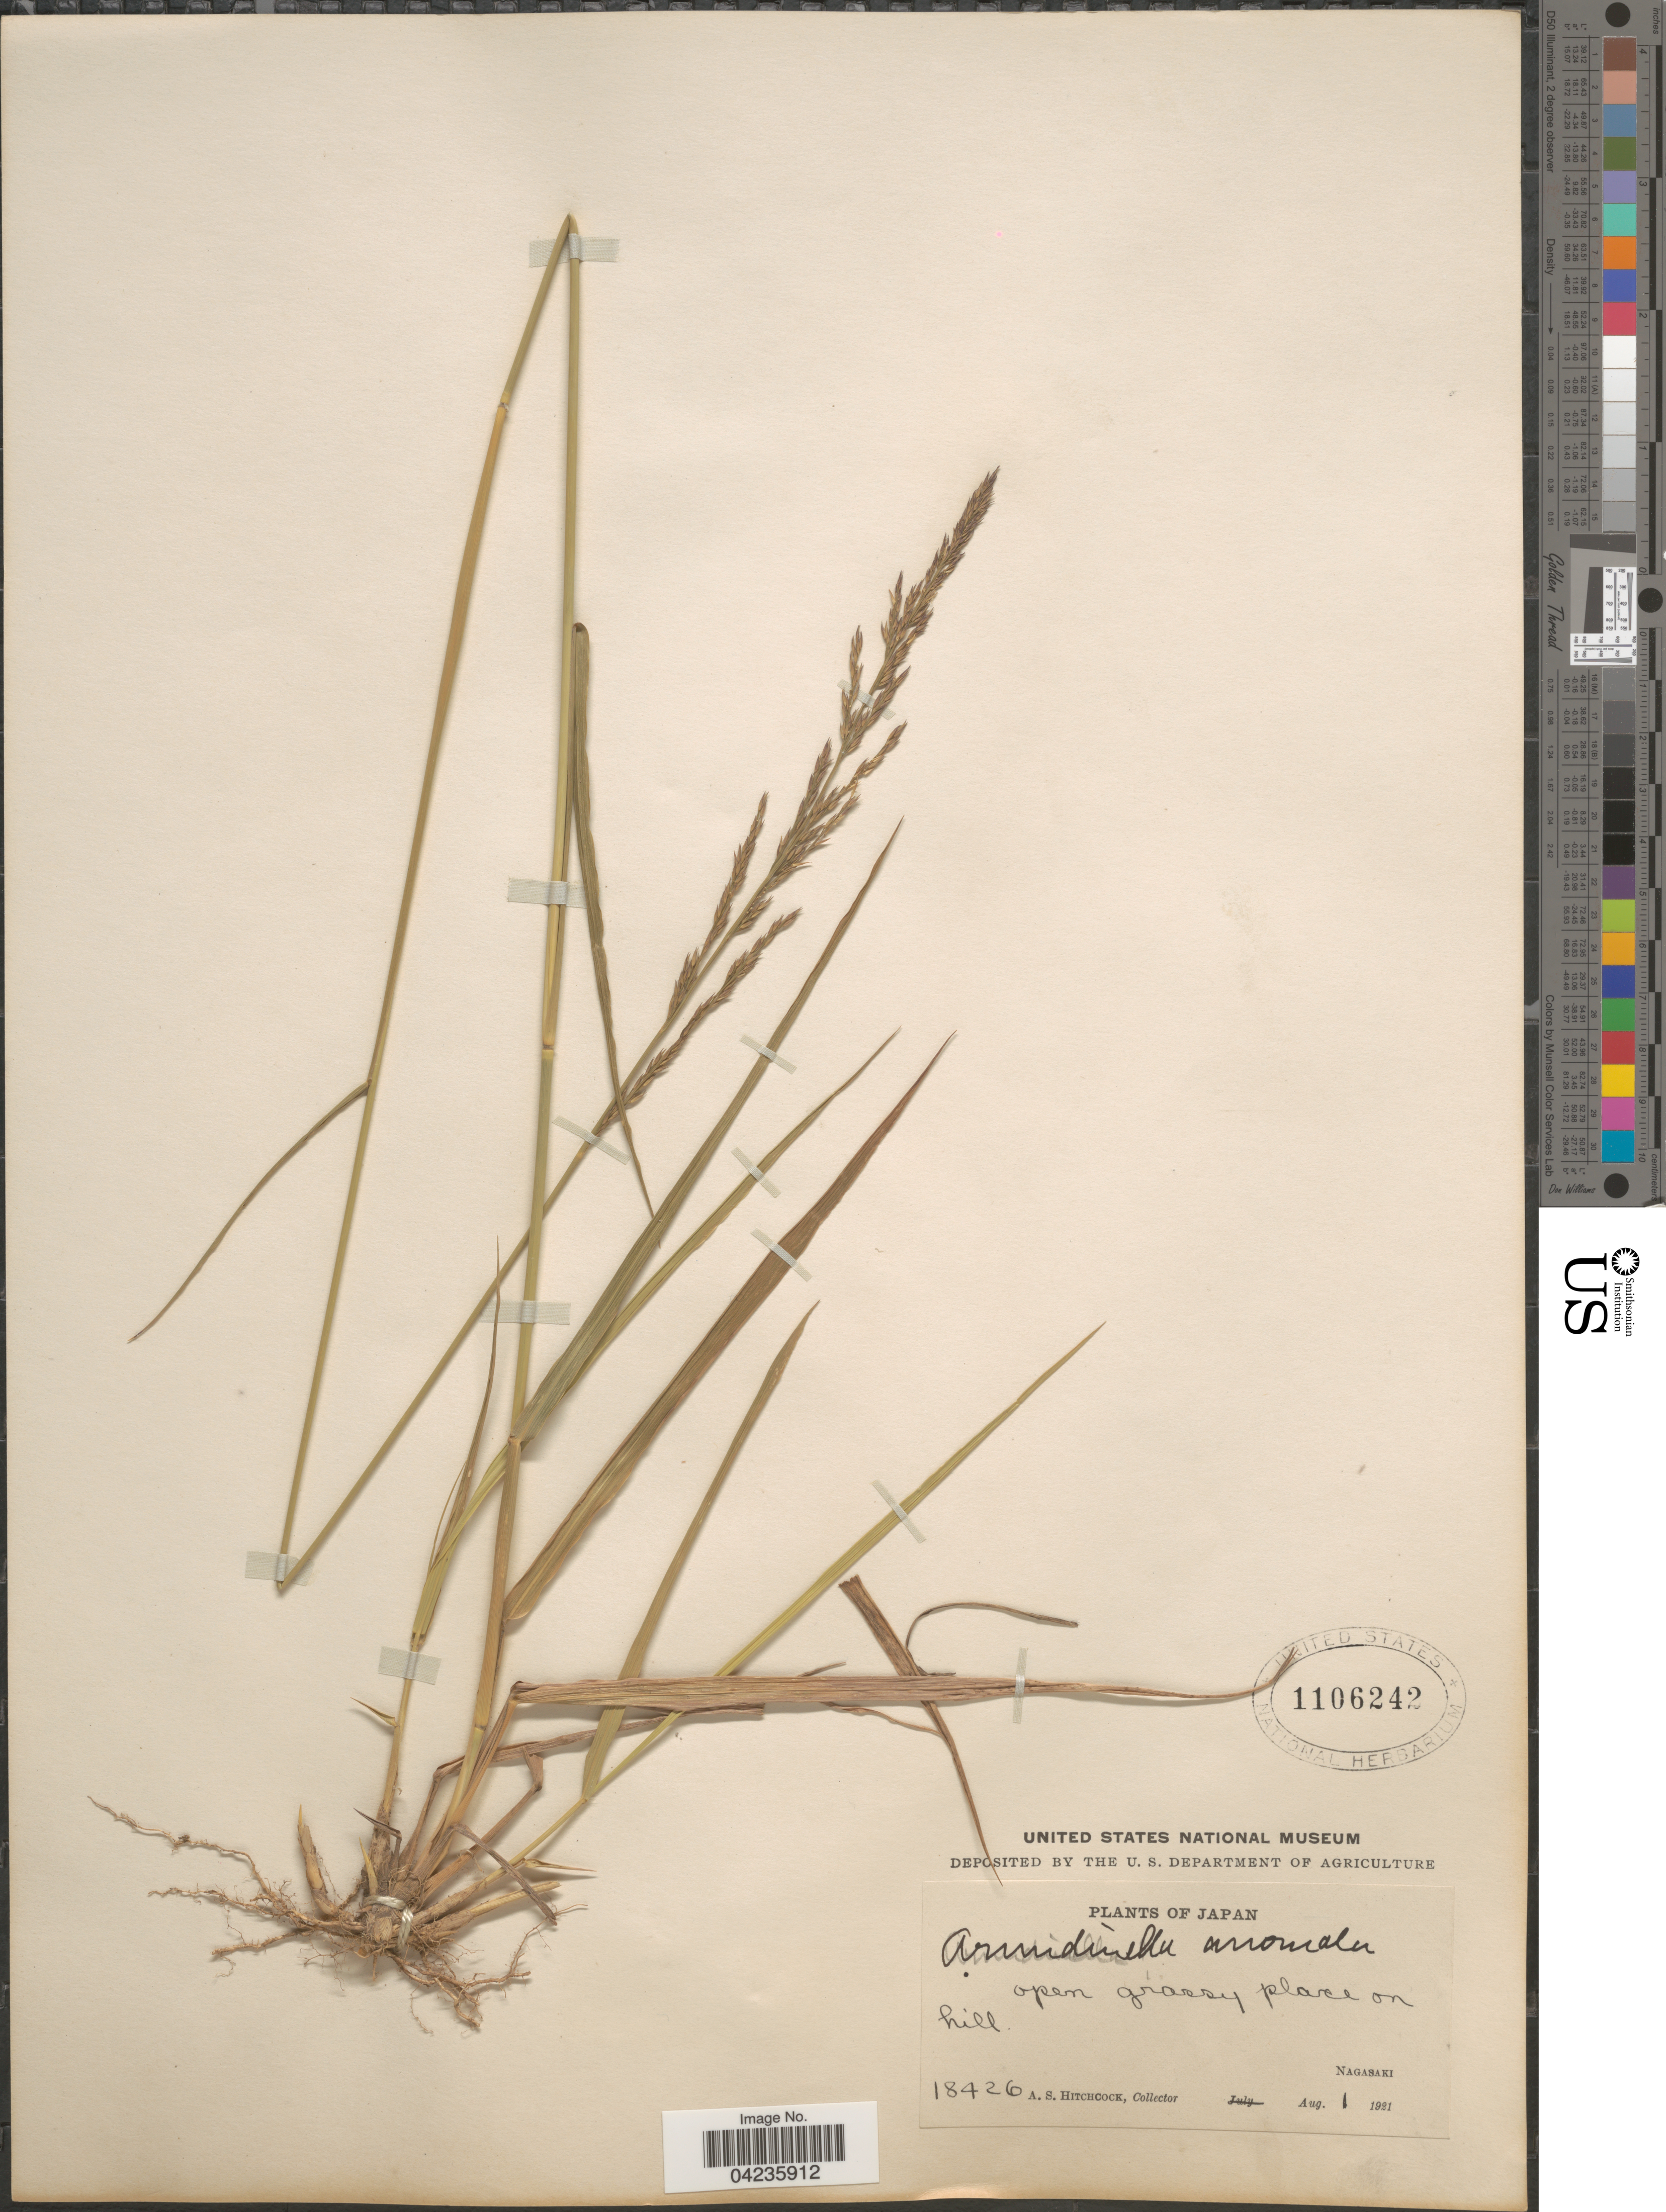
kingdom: Plantae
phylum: Tracheophyta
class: Liliopsida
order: Poales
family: Poaceae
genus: Arundinella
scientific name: Arundinella hirta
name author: (Thunb.) Tanaka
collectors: A. S. Hitchcock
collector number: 18426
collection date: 1921-08-01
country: Japan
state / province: Nagasaki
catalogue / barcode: US 1106242